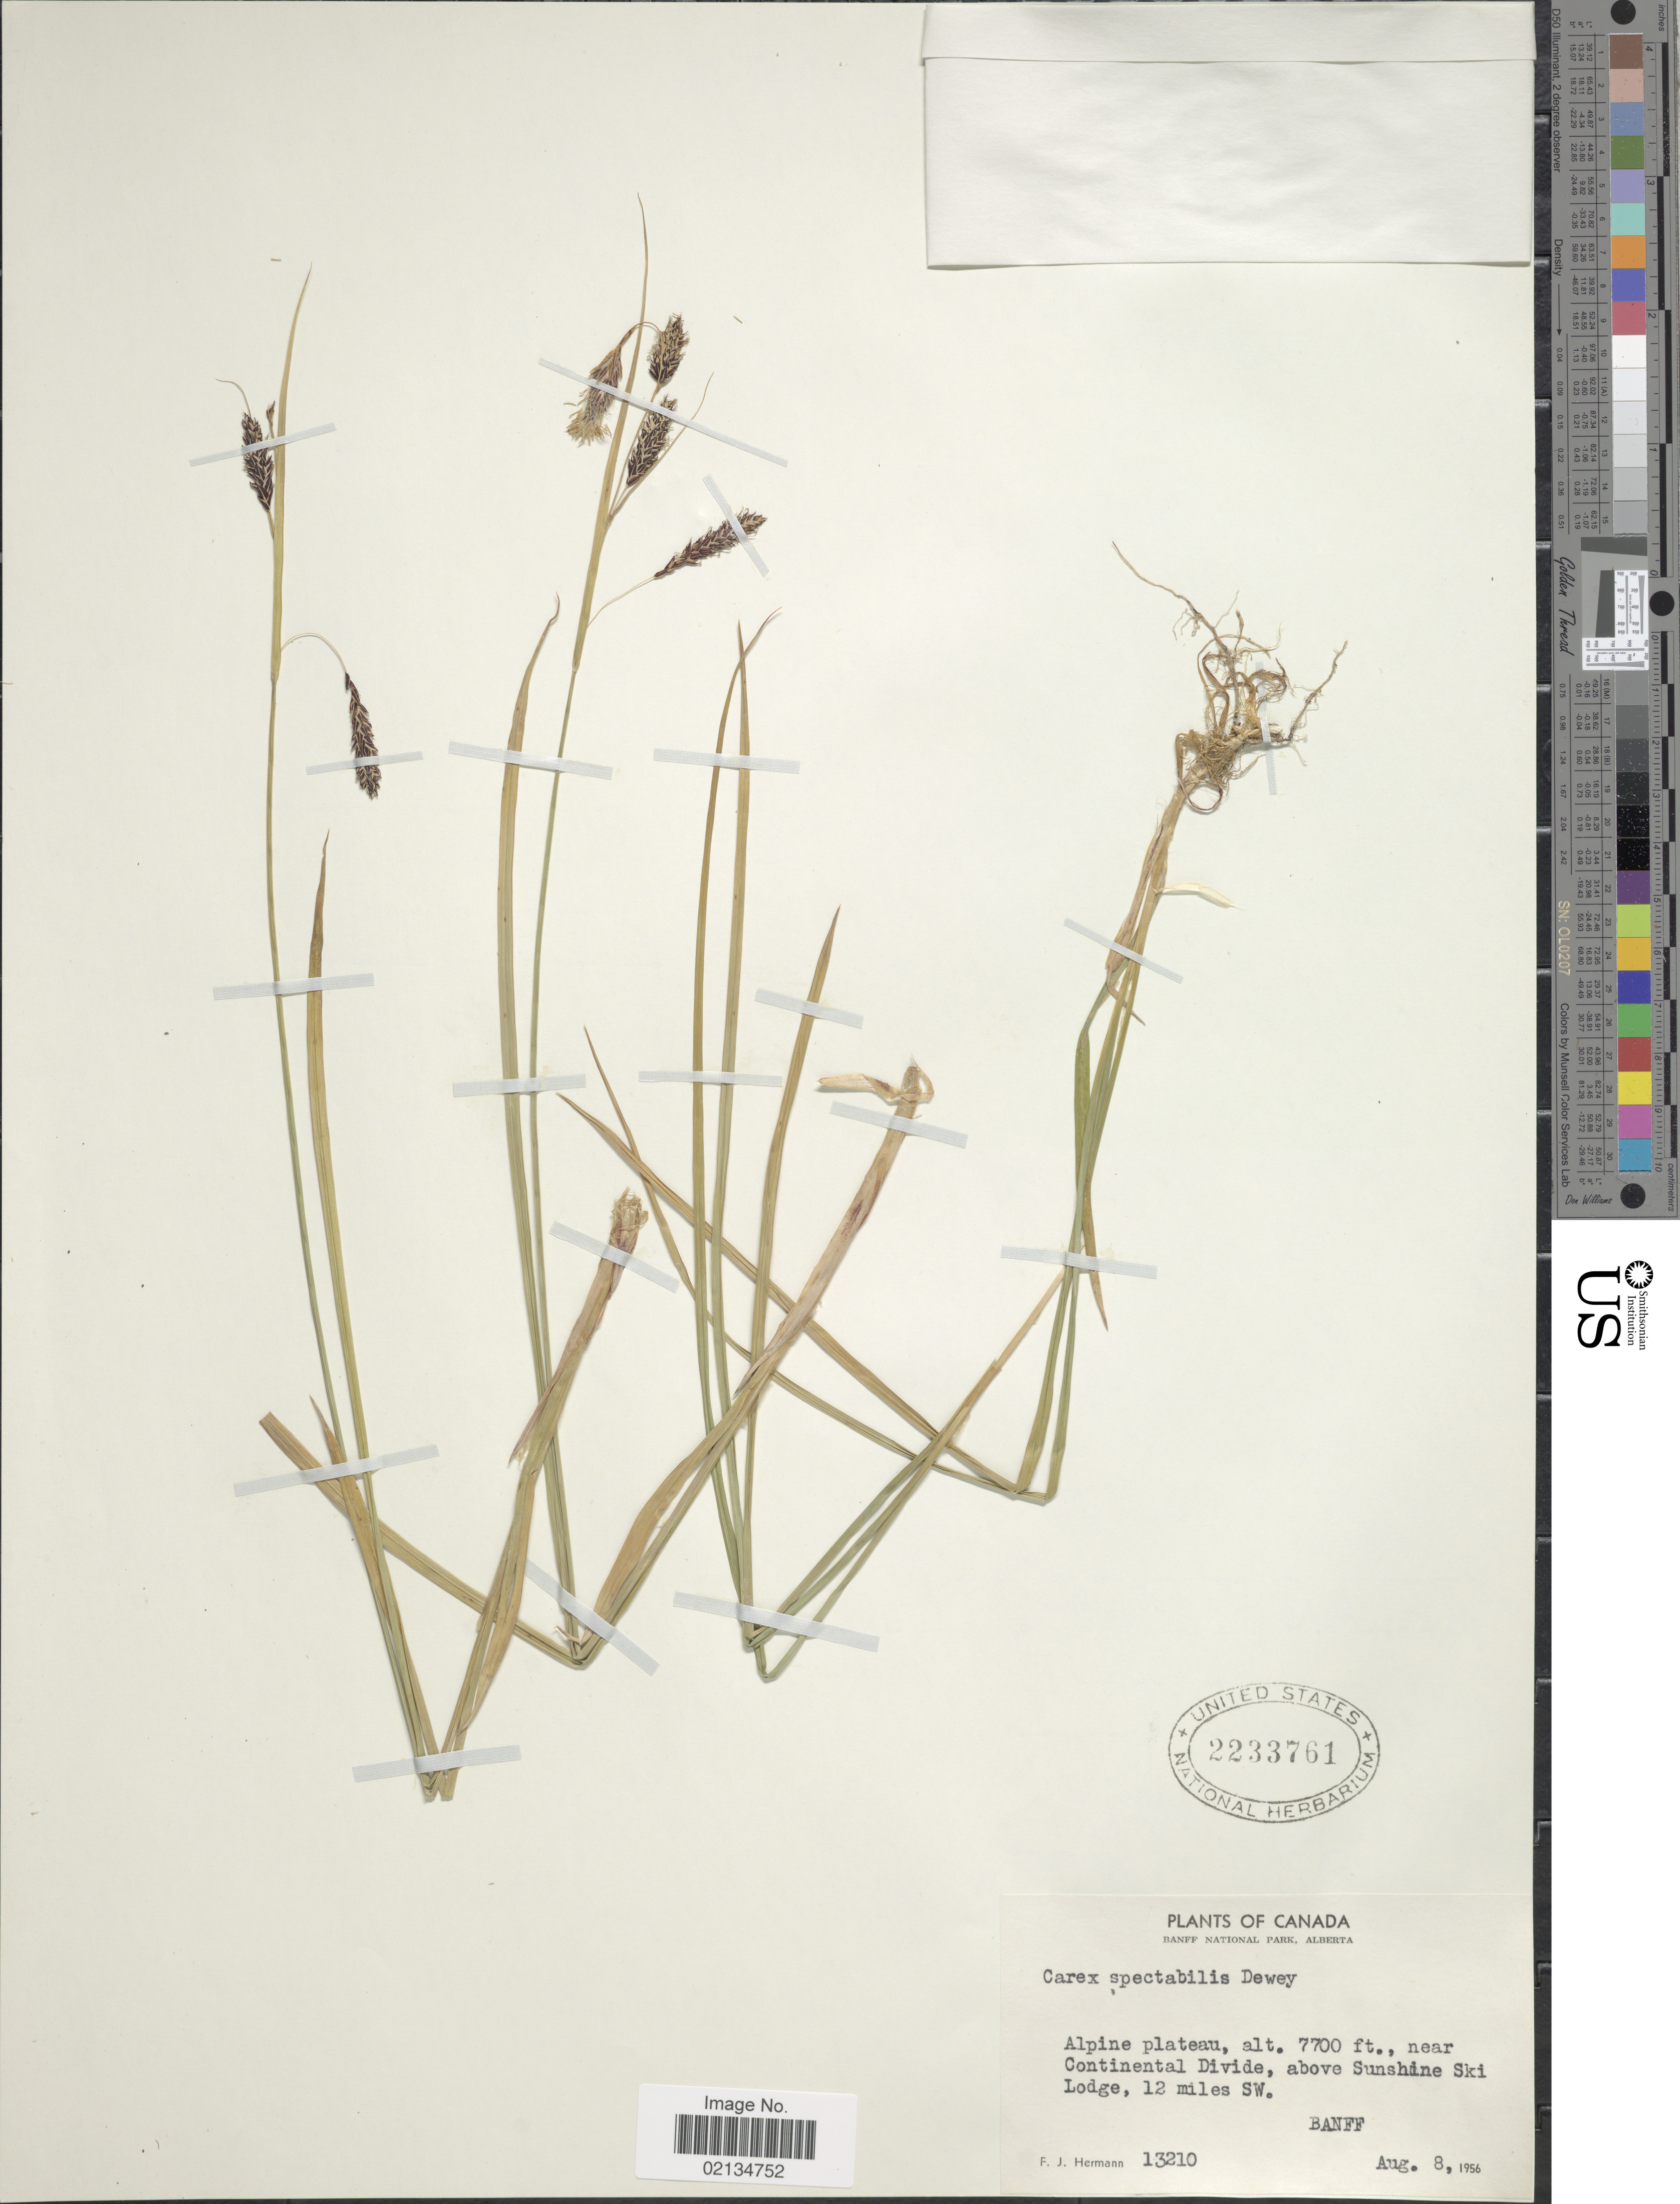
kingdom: Plantae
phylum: Tracheophyta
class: Liliopsida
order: Poales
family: Cyperaceae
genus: Carex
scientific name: Carex spectabilis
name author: Dewey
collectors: F. J. Hermann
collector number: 13210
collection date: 1956-08-08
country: Canada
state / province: Alberta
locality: Banff National Park, Alberta. Near Continental Divide, above Sunshine Ski Lodge, 12 miles SW. Banff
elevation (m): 2347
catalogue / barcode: US 2233761